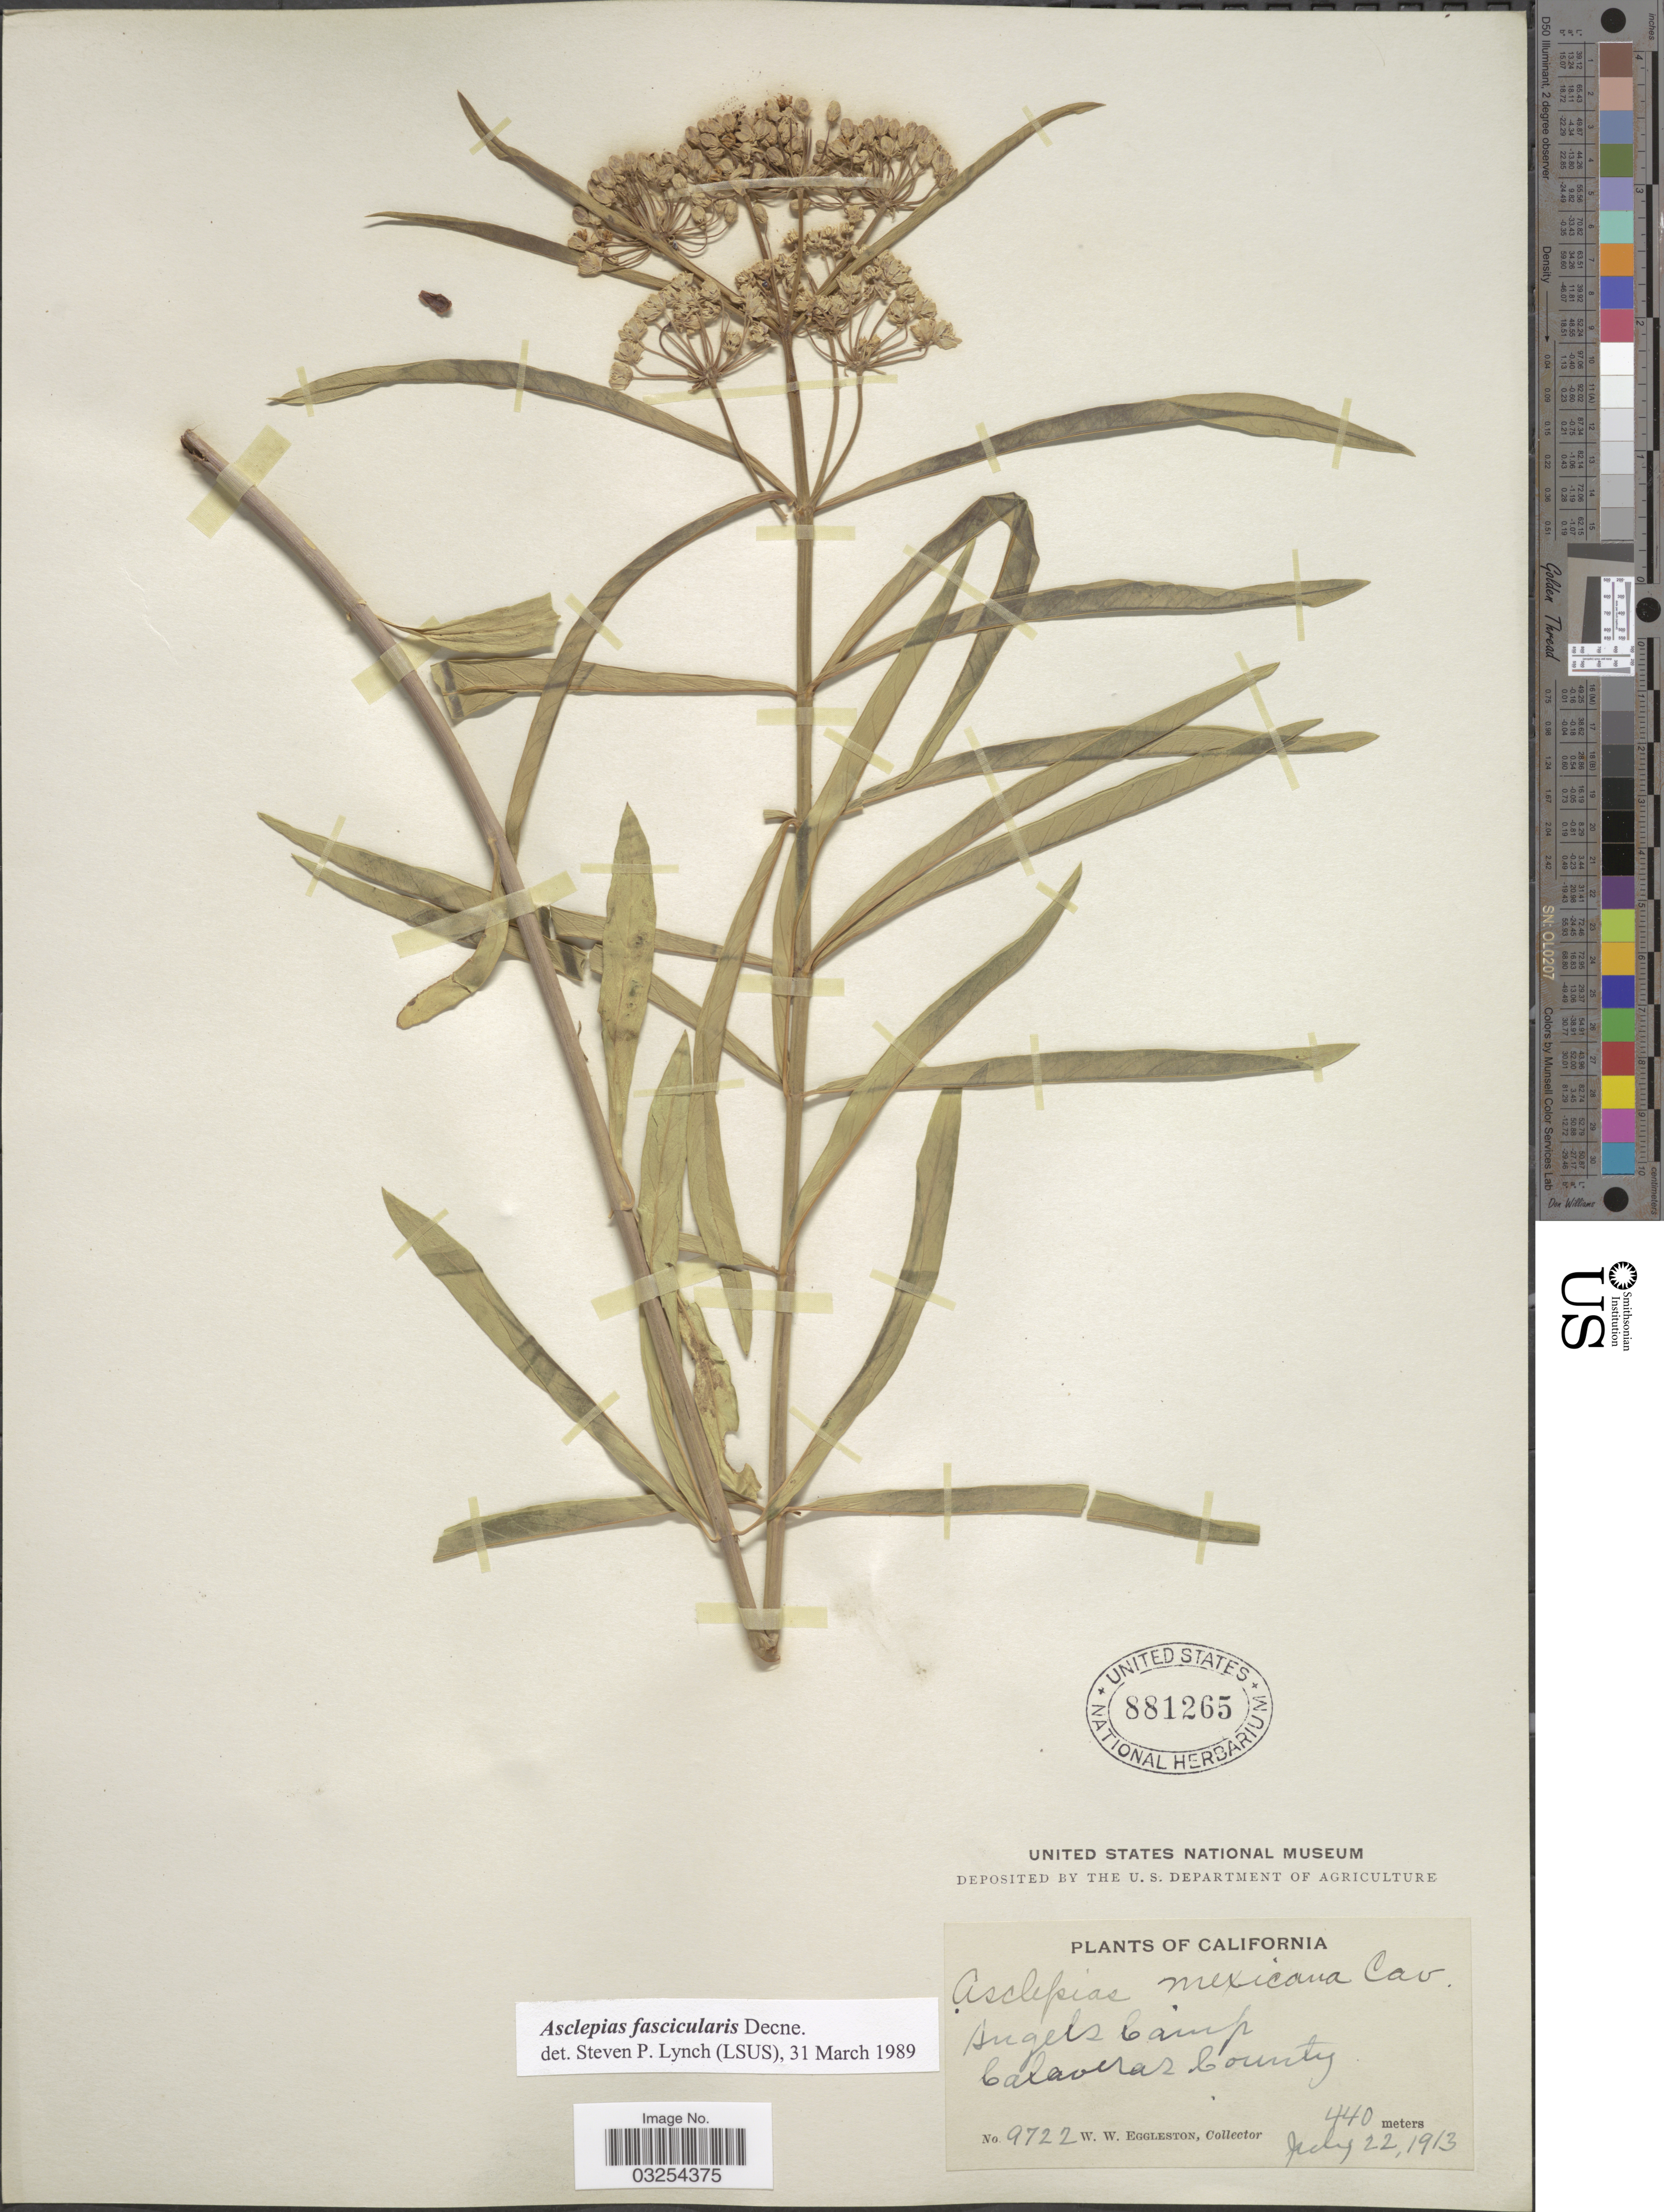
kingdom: Plantae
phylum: Tracheophyta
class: Magnoliopsida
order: Gentianales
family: Apocynaceae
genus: Asclepias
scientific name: Asclepias fascicularis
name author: Decne.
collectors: W. W. Eggleston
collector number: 9722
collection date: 1913-07-22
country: United States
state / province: California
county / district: Calaveras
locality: Angels Camp. Calaveras County.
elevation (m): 440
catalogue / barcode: US 881265